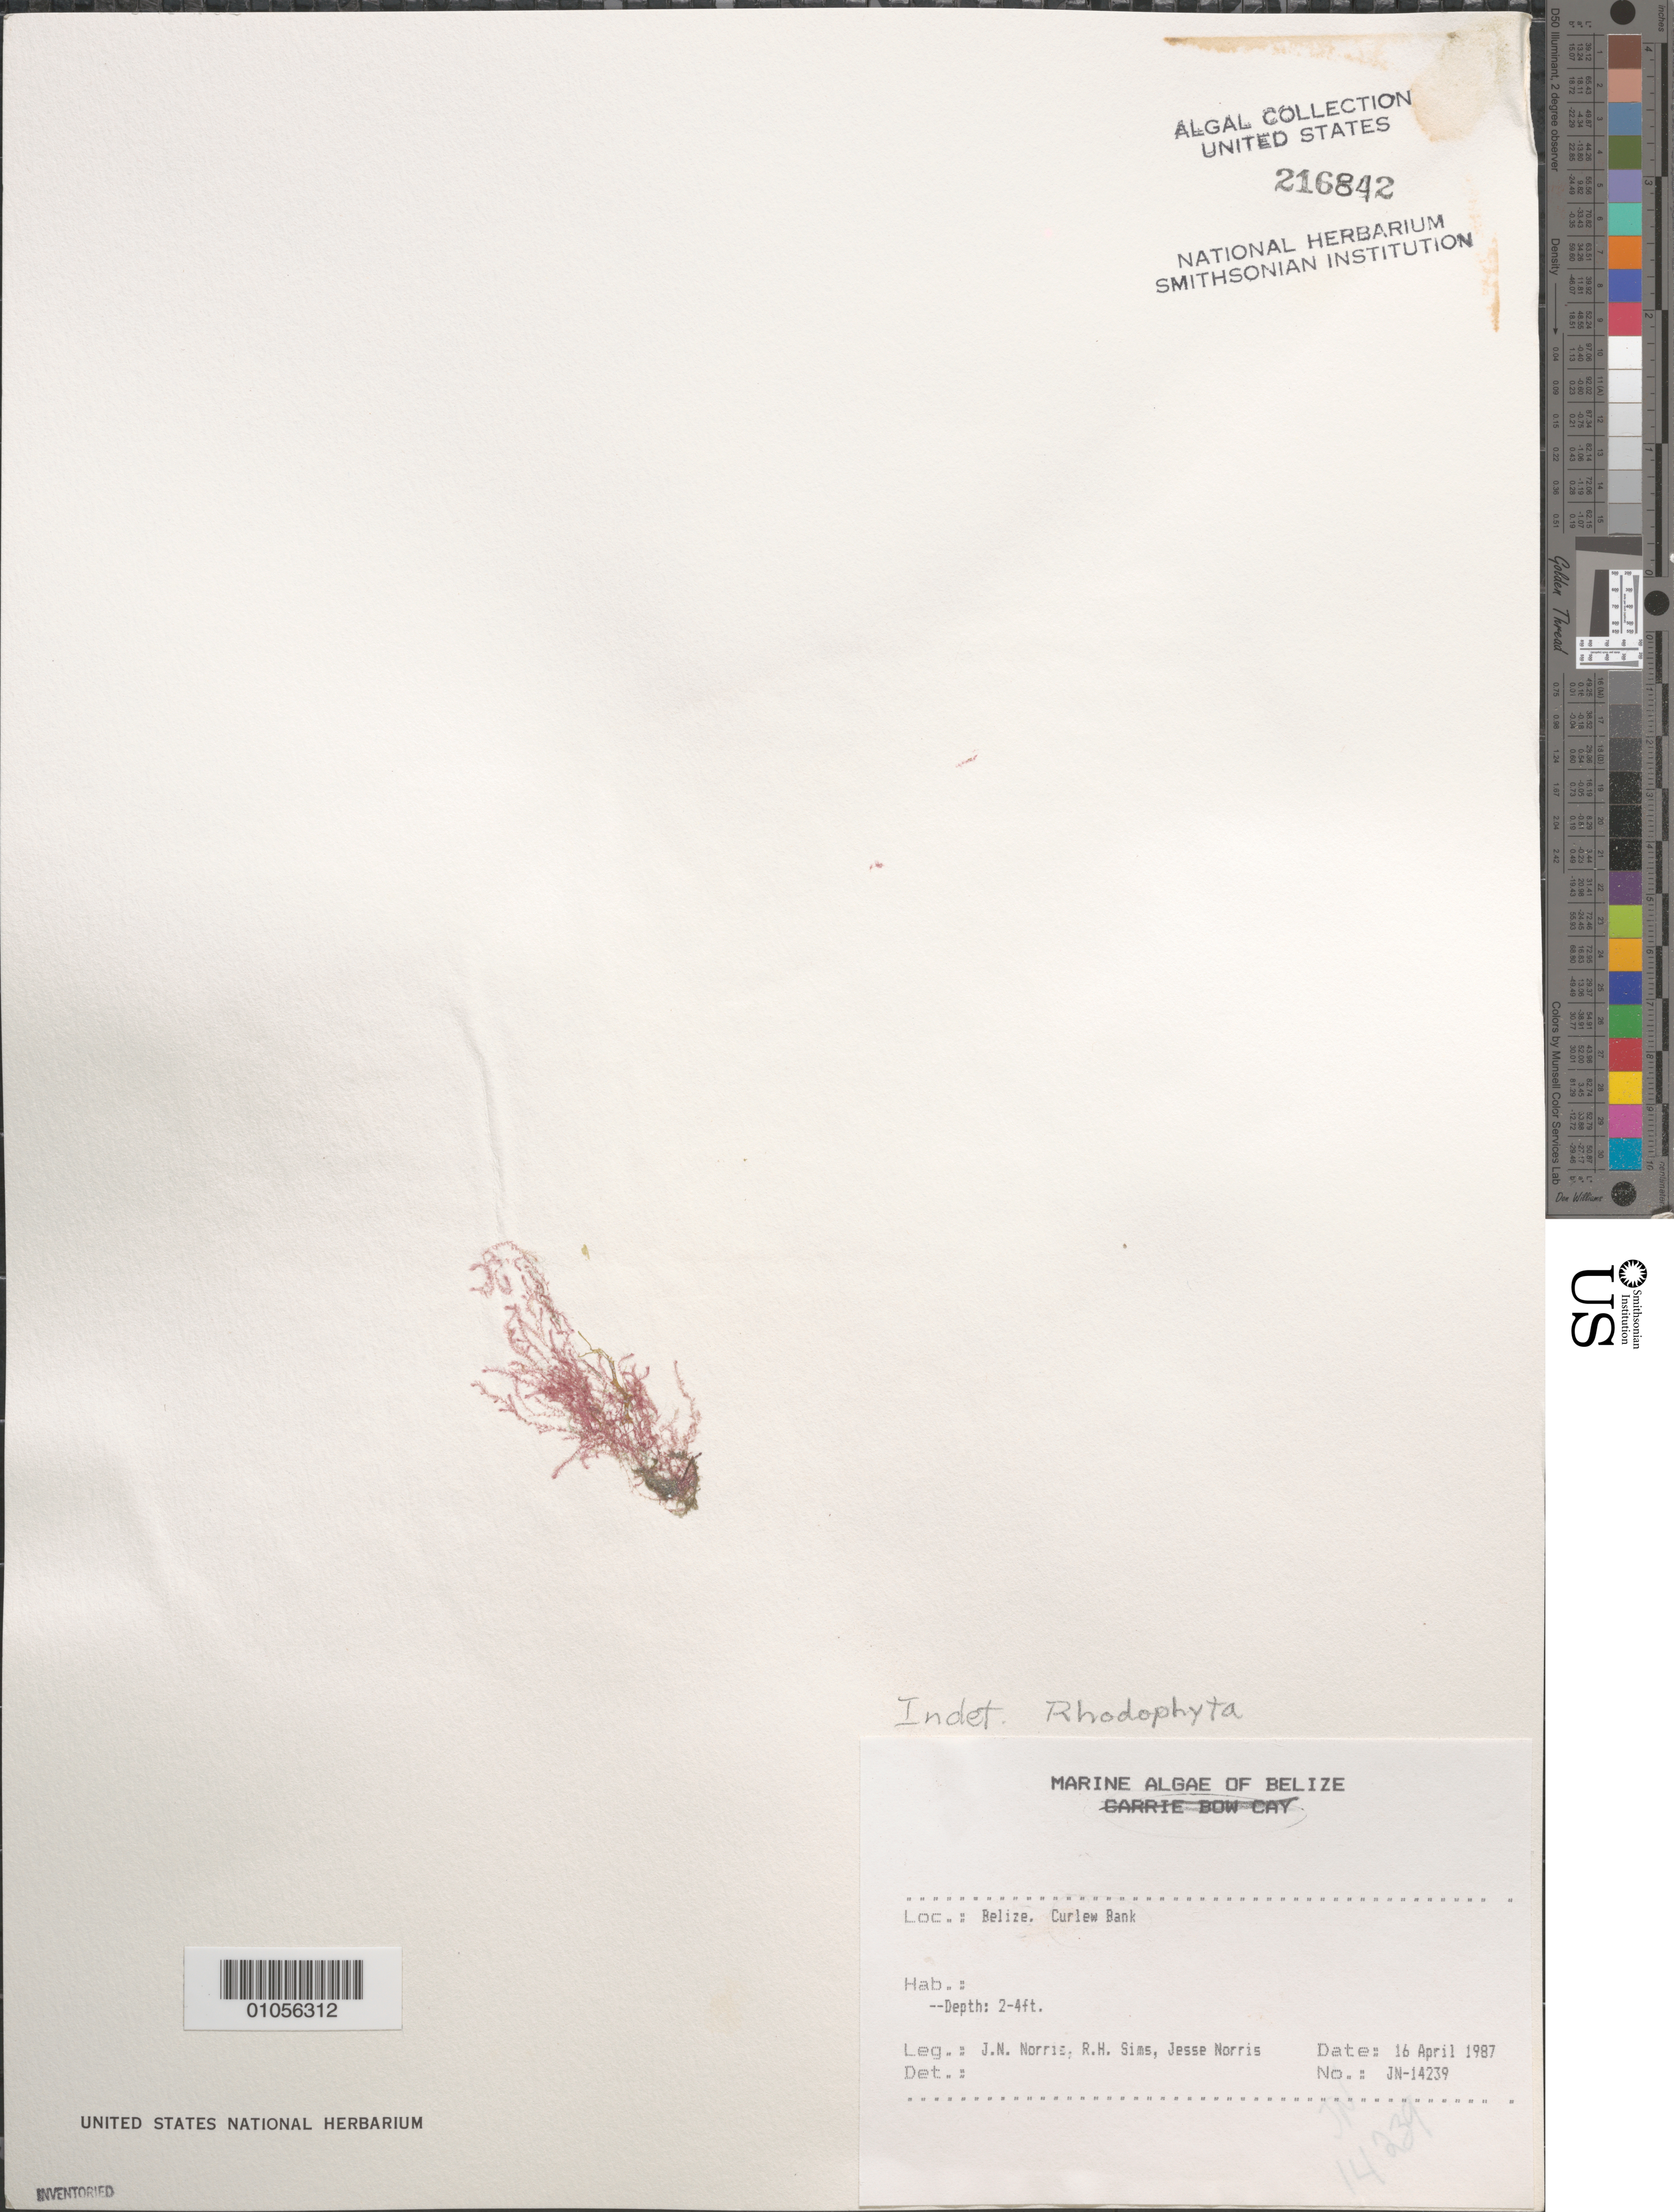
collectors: J. N. Norris, R. H. Sims & J. A. Norris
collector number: JN-14239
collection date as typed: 16 Apr 1987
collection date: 1987-04-16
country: Belize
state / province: Stann Creek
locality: Curlew Bank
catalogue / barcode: US 216842